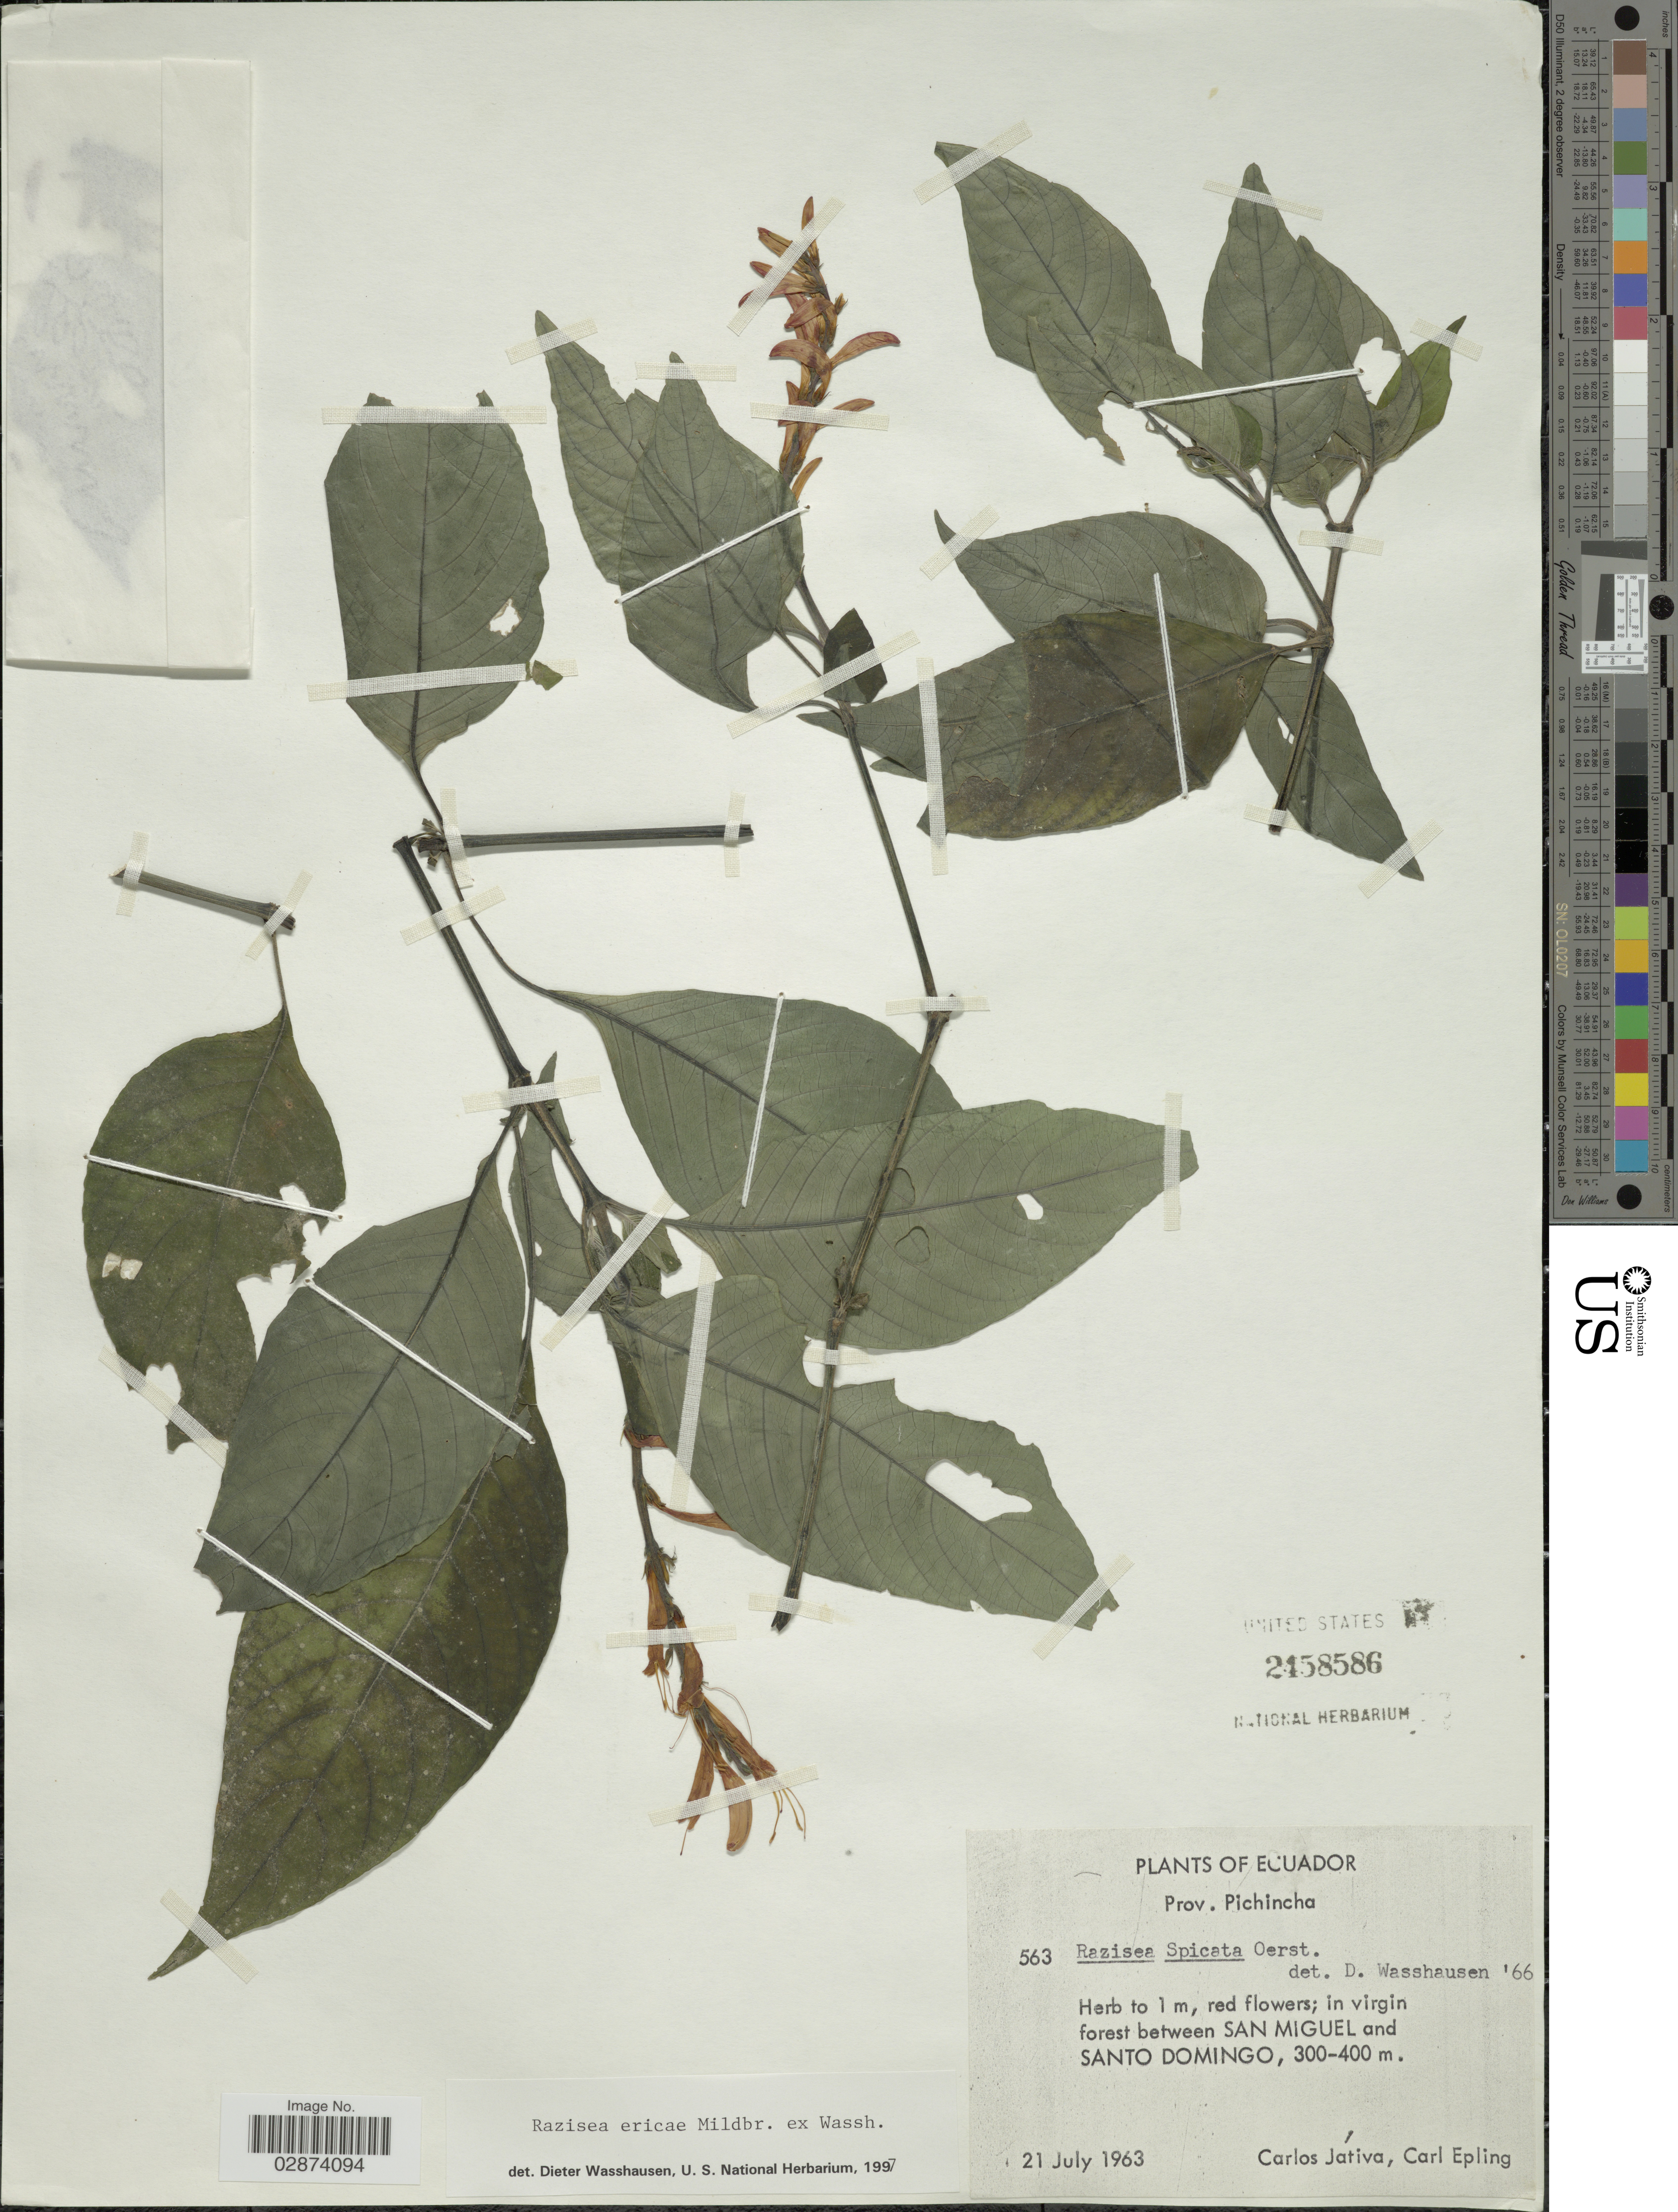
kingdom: Plantae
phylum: Tracheophyta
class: Magnoliopsida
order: Lamiales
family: Acanthaceae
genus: Razisea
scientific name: Razisea ericae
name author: Mildbr. ex Wassh.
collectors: C. D. Játiva & C. C. Epling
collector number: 563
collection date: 1963-07-21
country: Ecuador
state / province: Pichincha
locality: Prov. Pichincha. In virgin forest between San Miguel and Santo Domingo.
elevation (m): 300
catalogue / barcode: US 2458586